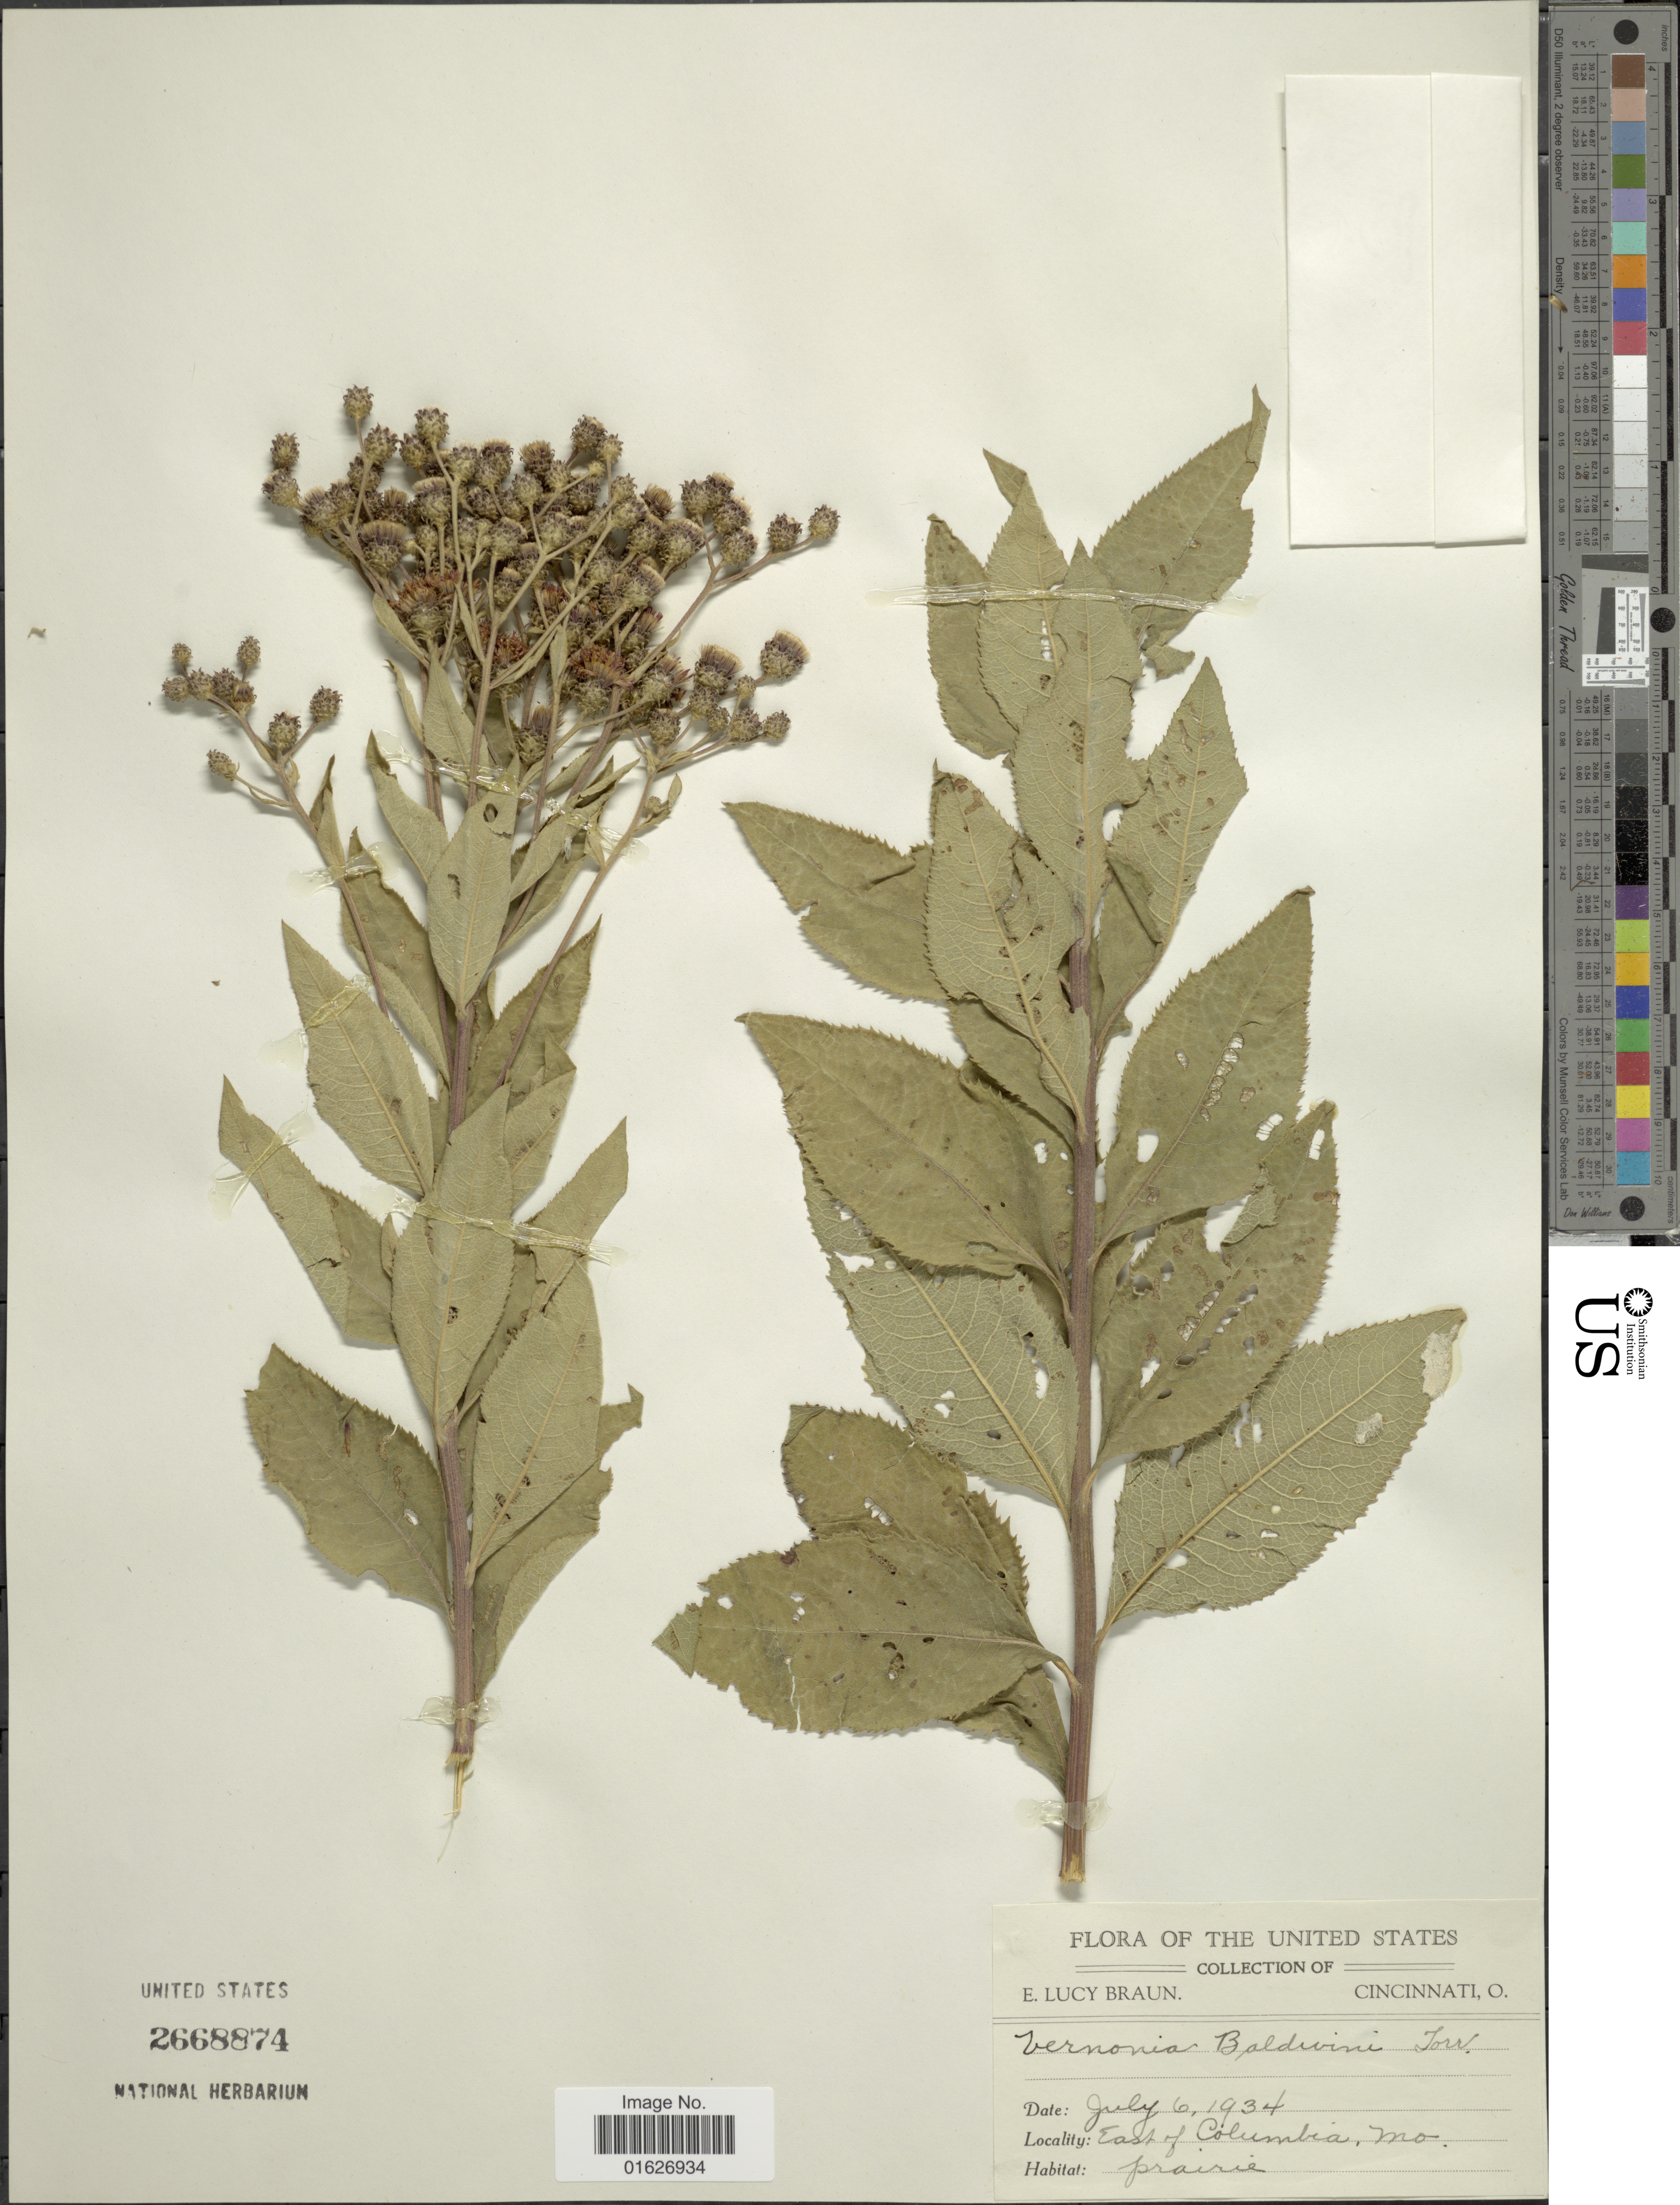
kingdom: Plantae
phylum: Tracheophyta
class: Magnoliopsida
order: Asterales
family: Asteraceae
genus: Vernonia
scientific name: Vernonia baldwinii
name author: Torr.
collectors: E. L. Braun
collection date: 1934-07-06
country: United States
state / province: Missouri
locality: East of Columbia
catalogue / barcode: US 2668874